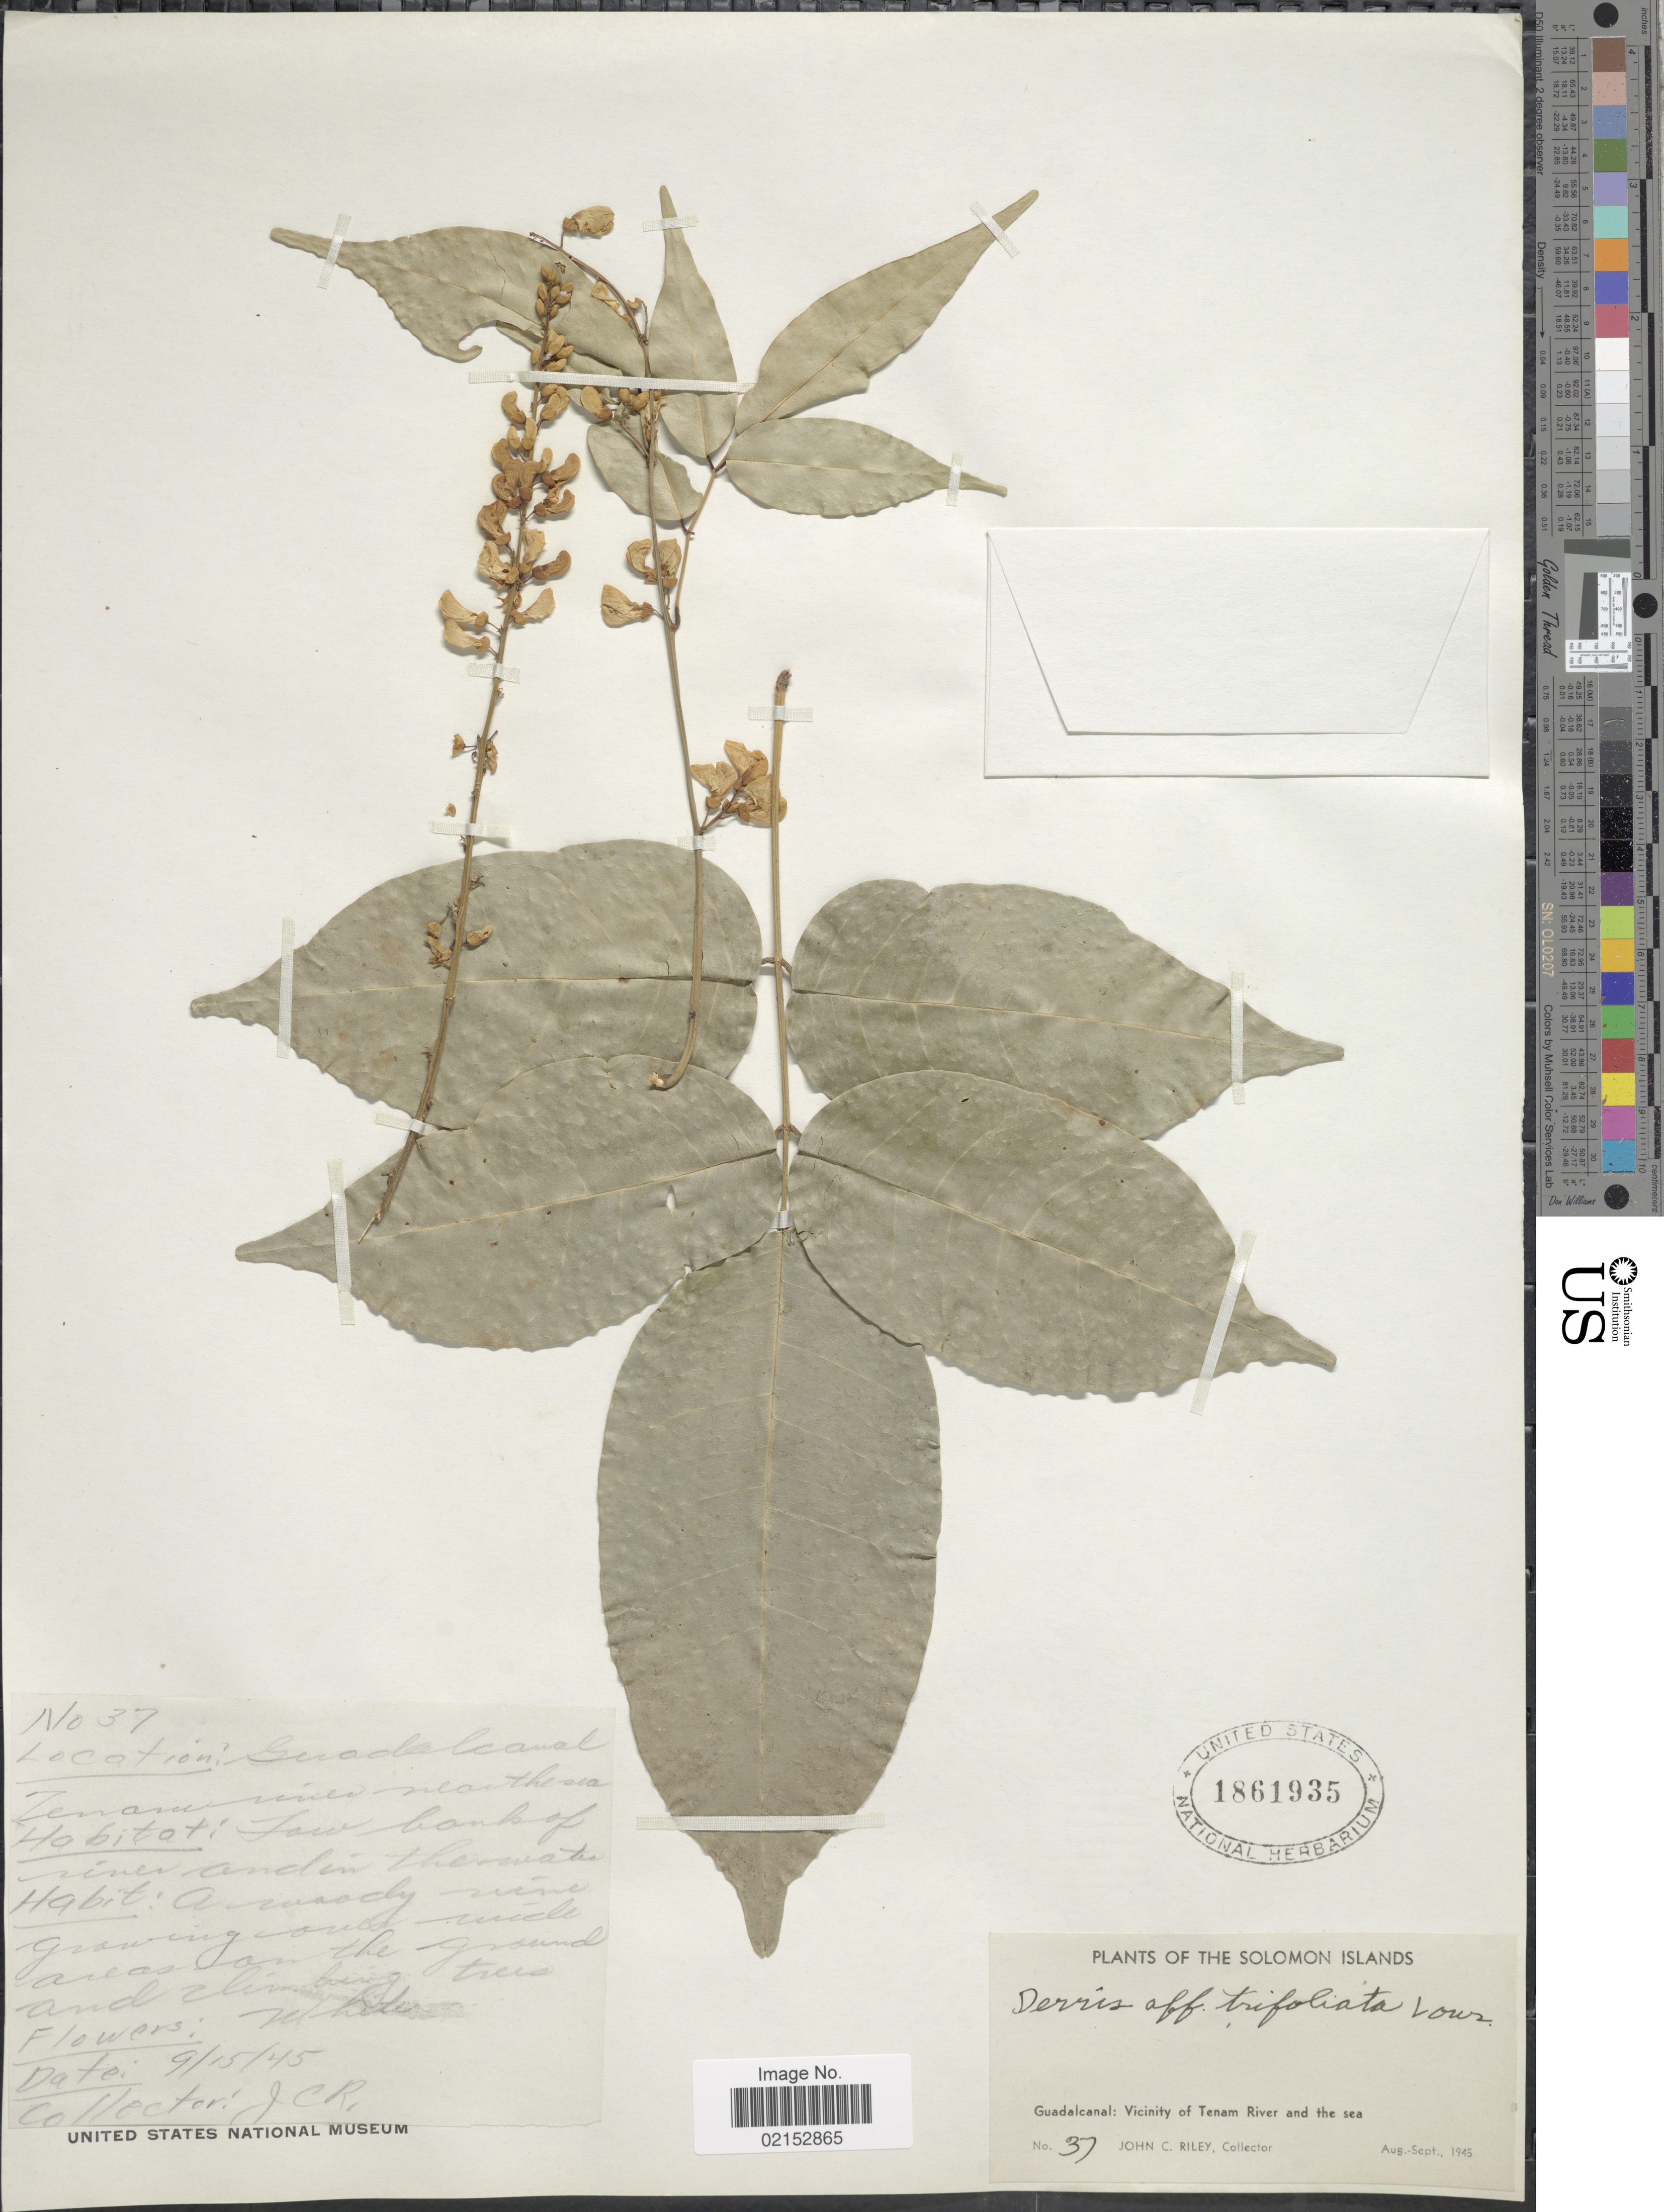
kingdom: Plantae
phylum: Tracheophyta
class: Magnoliopsida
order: Fabales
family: Fabaceae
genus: Derris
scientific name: Derris trifoliata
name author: Lour.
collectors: J. Riley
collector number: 37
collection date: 1945-09-15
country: Solomon Islands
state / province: Solomon Islands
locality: Guadalcanal, Vicinity of Tenam River and the sea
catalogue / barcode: US 1861935